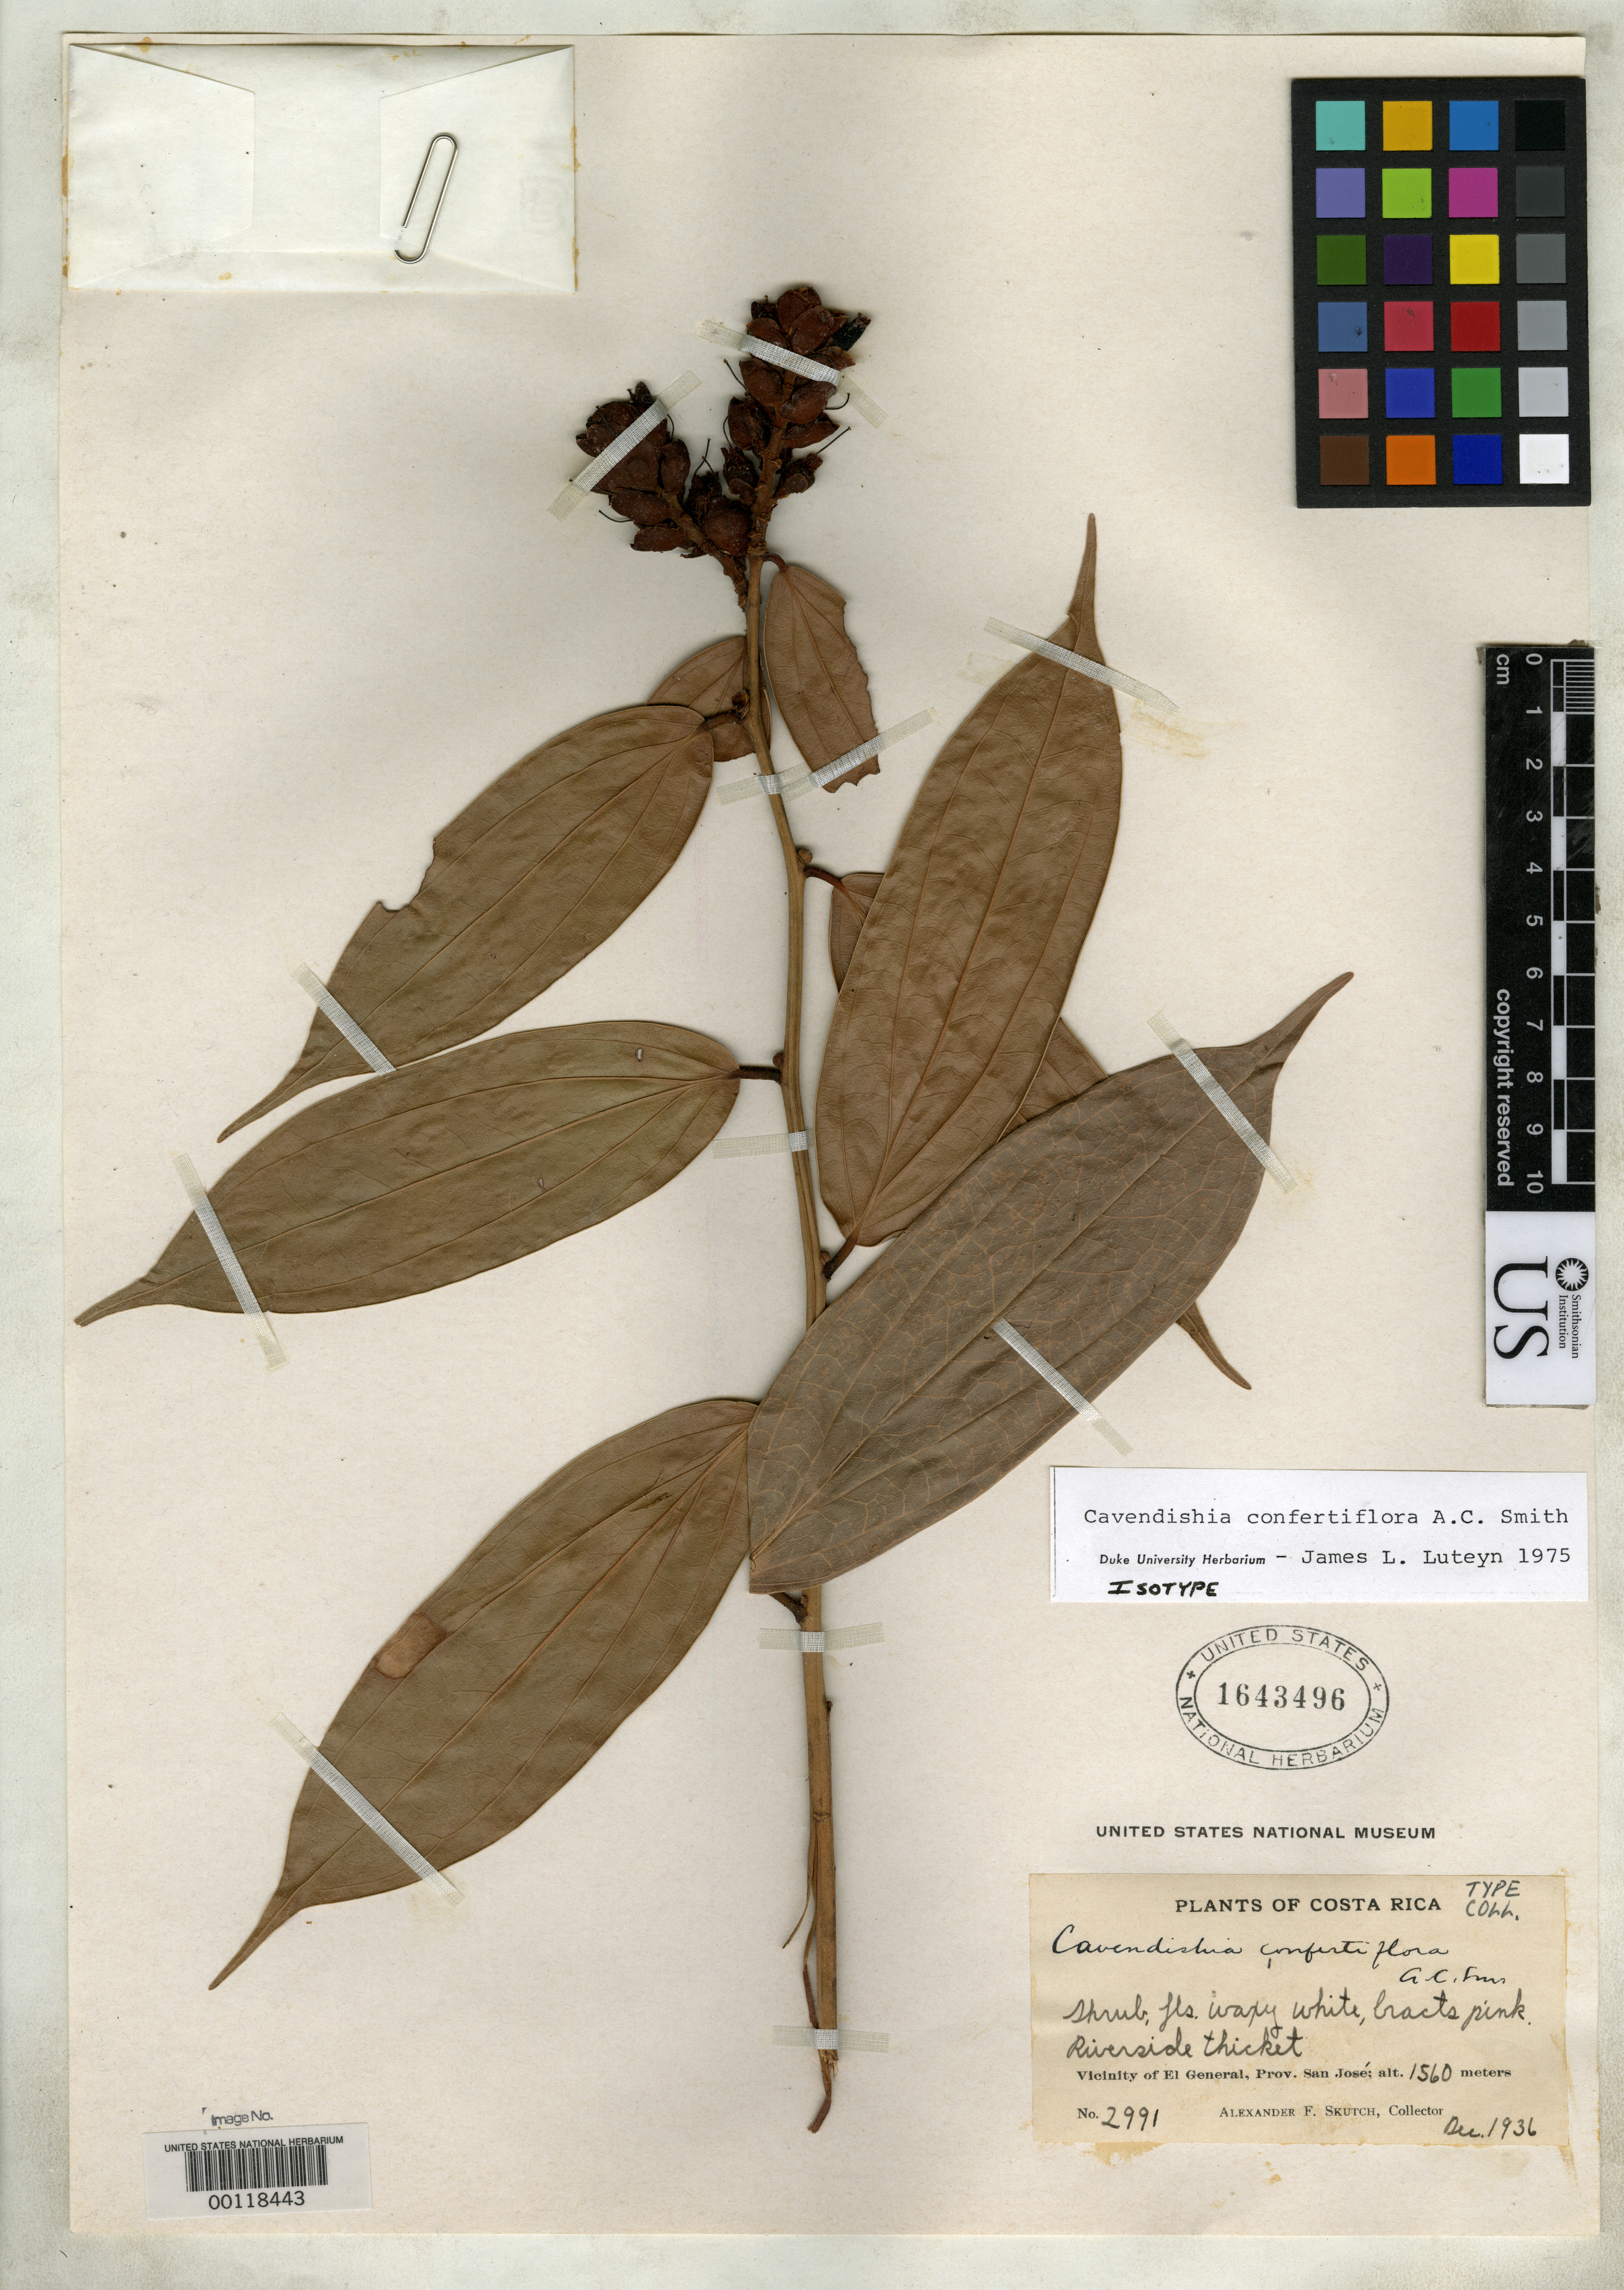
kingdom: Plantae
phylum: Tracheophyta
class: Magnoliopsida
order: Ericales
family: Ericaceae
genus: Cavendishia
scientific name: Cavendishia confertiflora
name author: A.C. Sm.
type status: Isotype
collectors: A. F. Skutch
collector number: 2991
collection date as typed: Feb 1936 or -- Dec 1936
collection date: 1936-02 or 1936-12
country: Costa Rica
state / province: San José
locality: Vicinity of El General.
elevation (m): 1560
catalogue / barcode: US 1643496